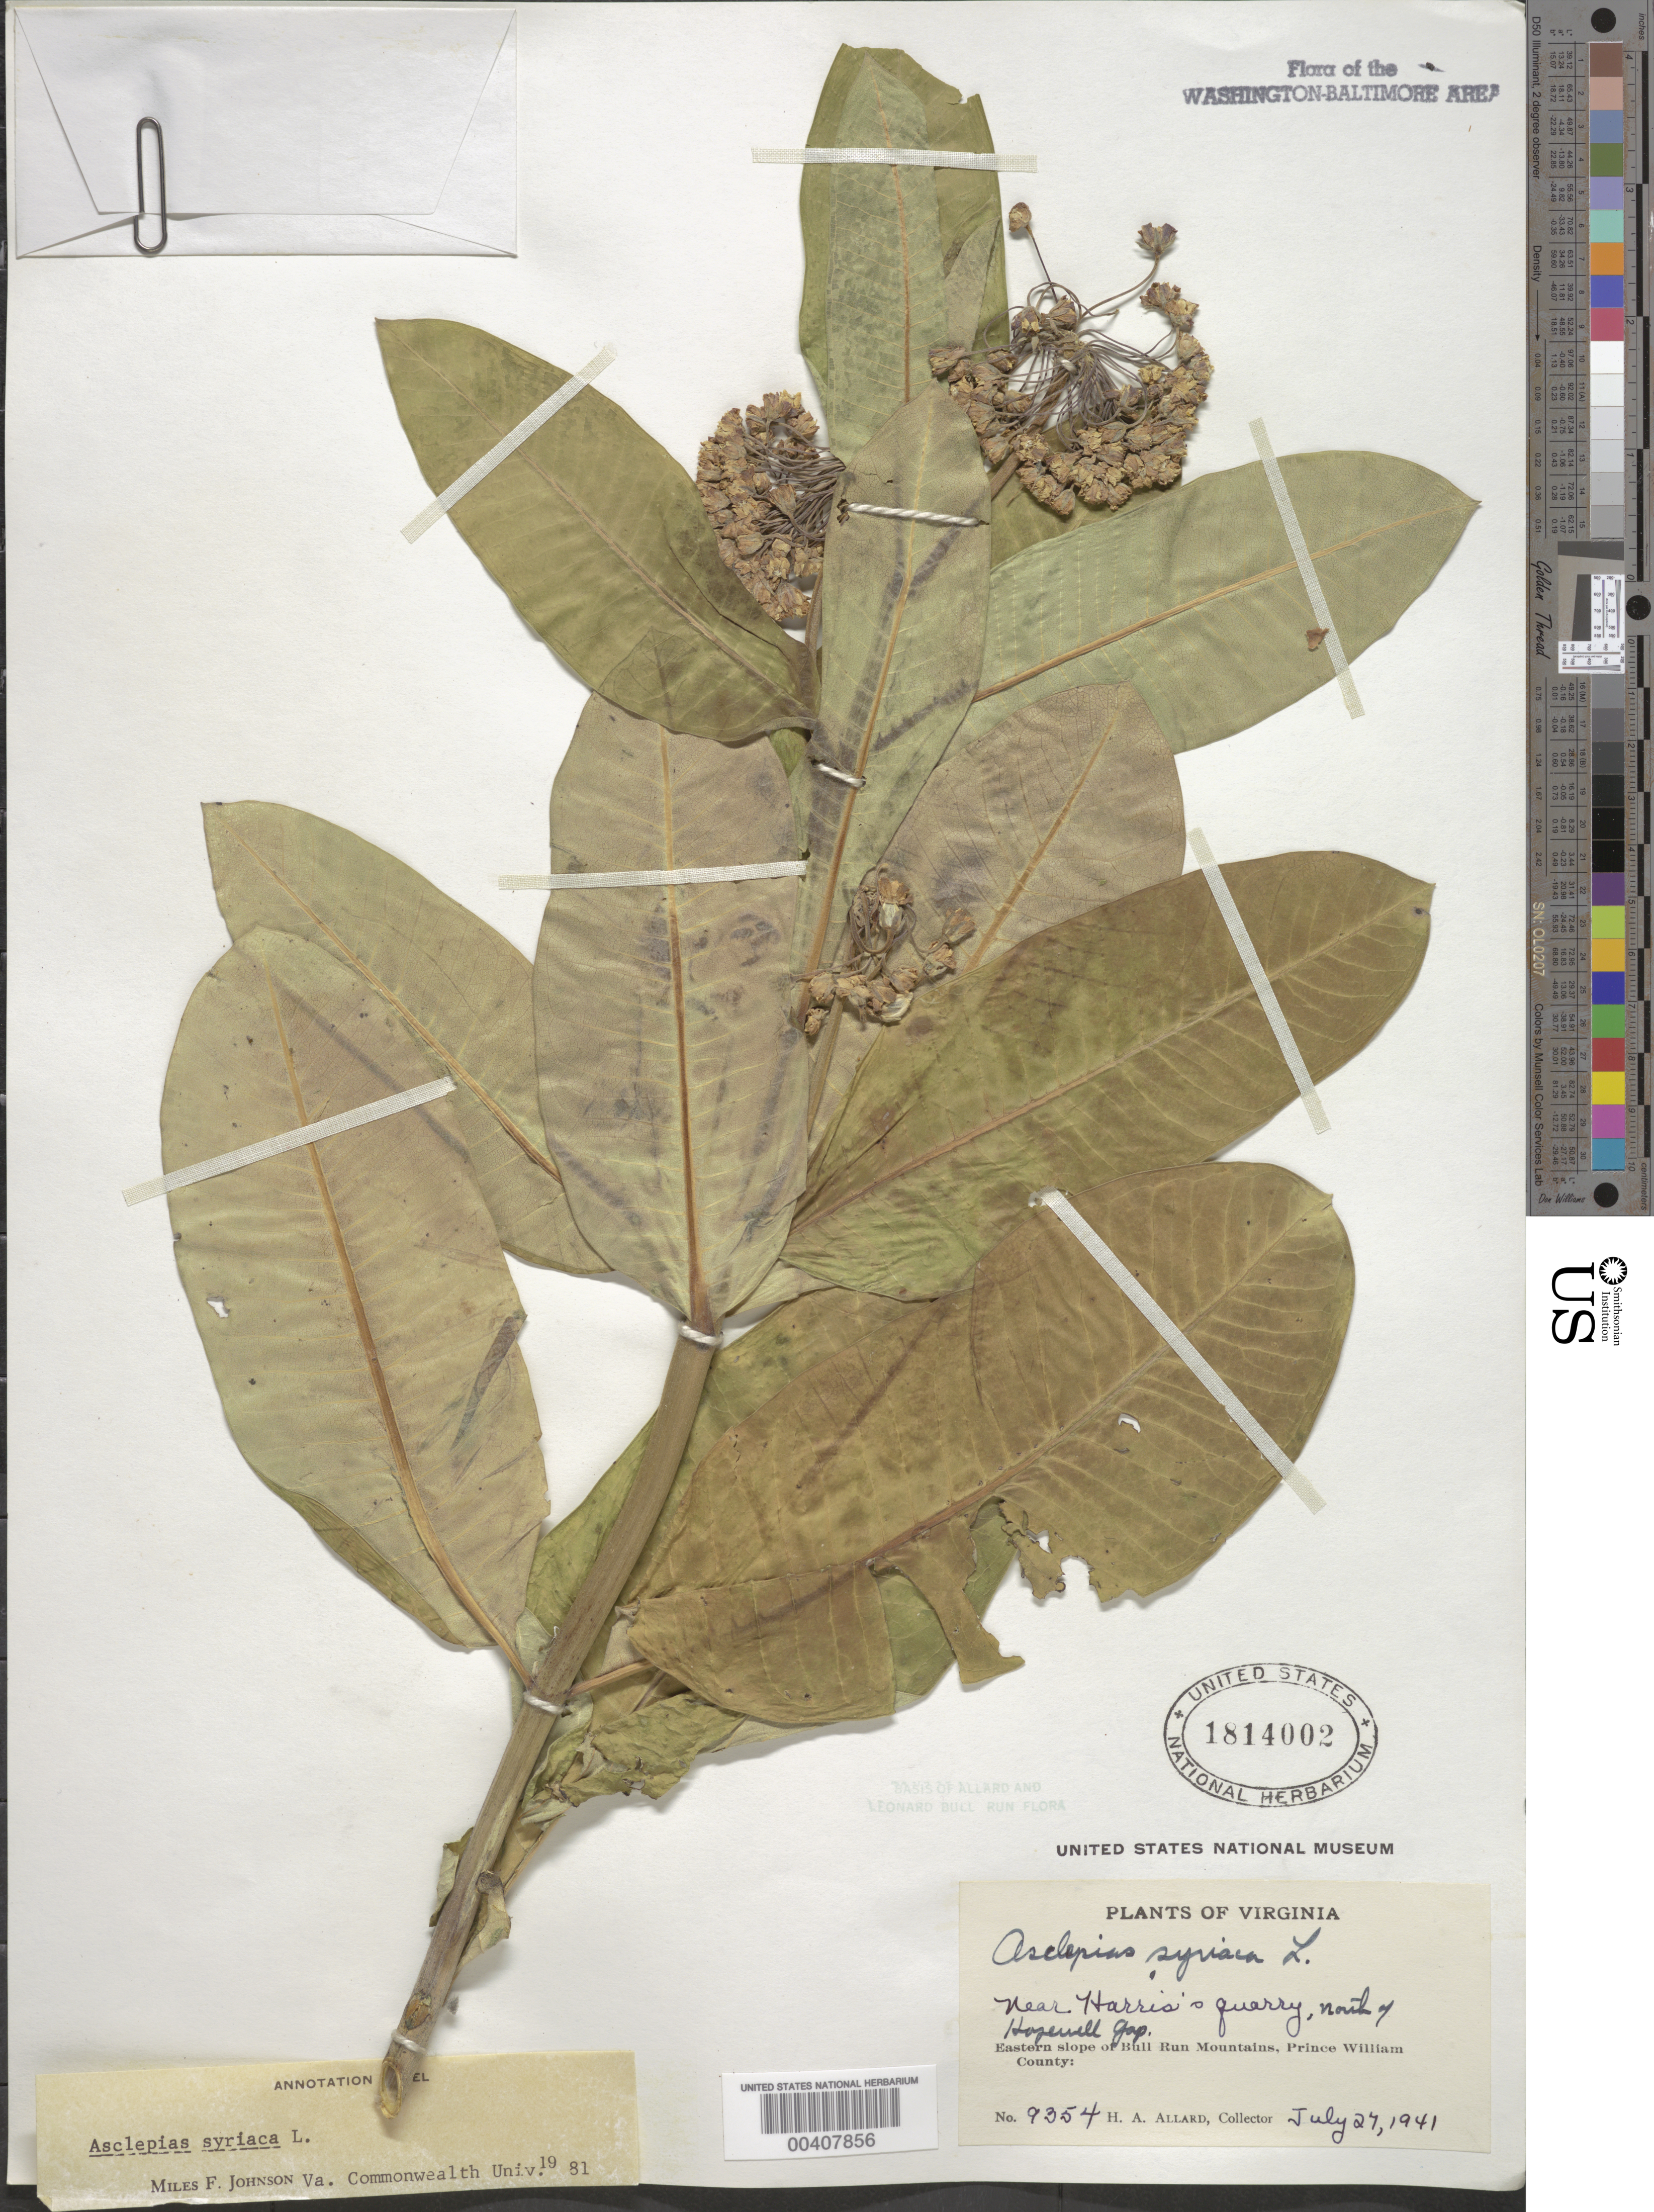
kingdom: Plantae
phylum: Tracheophyta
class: Magnoliopsida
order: Gentianales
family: Apocynaceae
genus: Asclepias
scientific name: Asclepias syriaca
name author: L.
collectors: H. A. Allard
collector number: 9354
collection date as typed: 27 Jul 1941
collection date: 1941-07-27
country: United States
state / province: Virginia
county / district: Prince William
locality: North of Hopewell Gap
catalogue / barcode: US 1814002